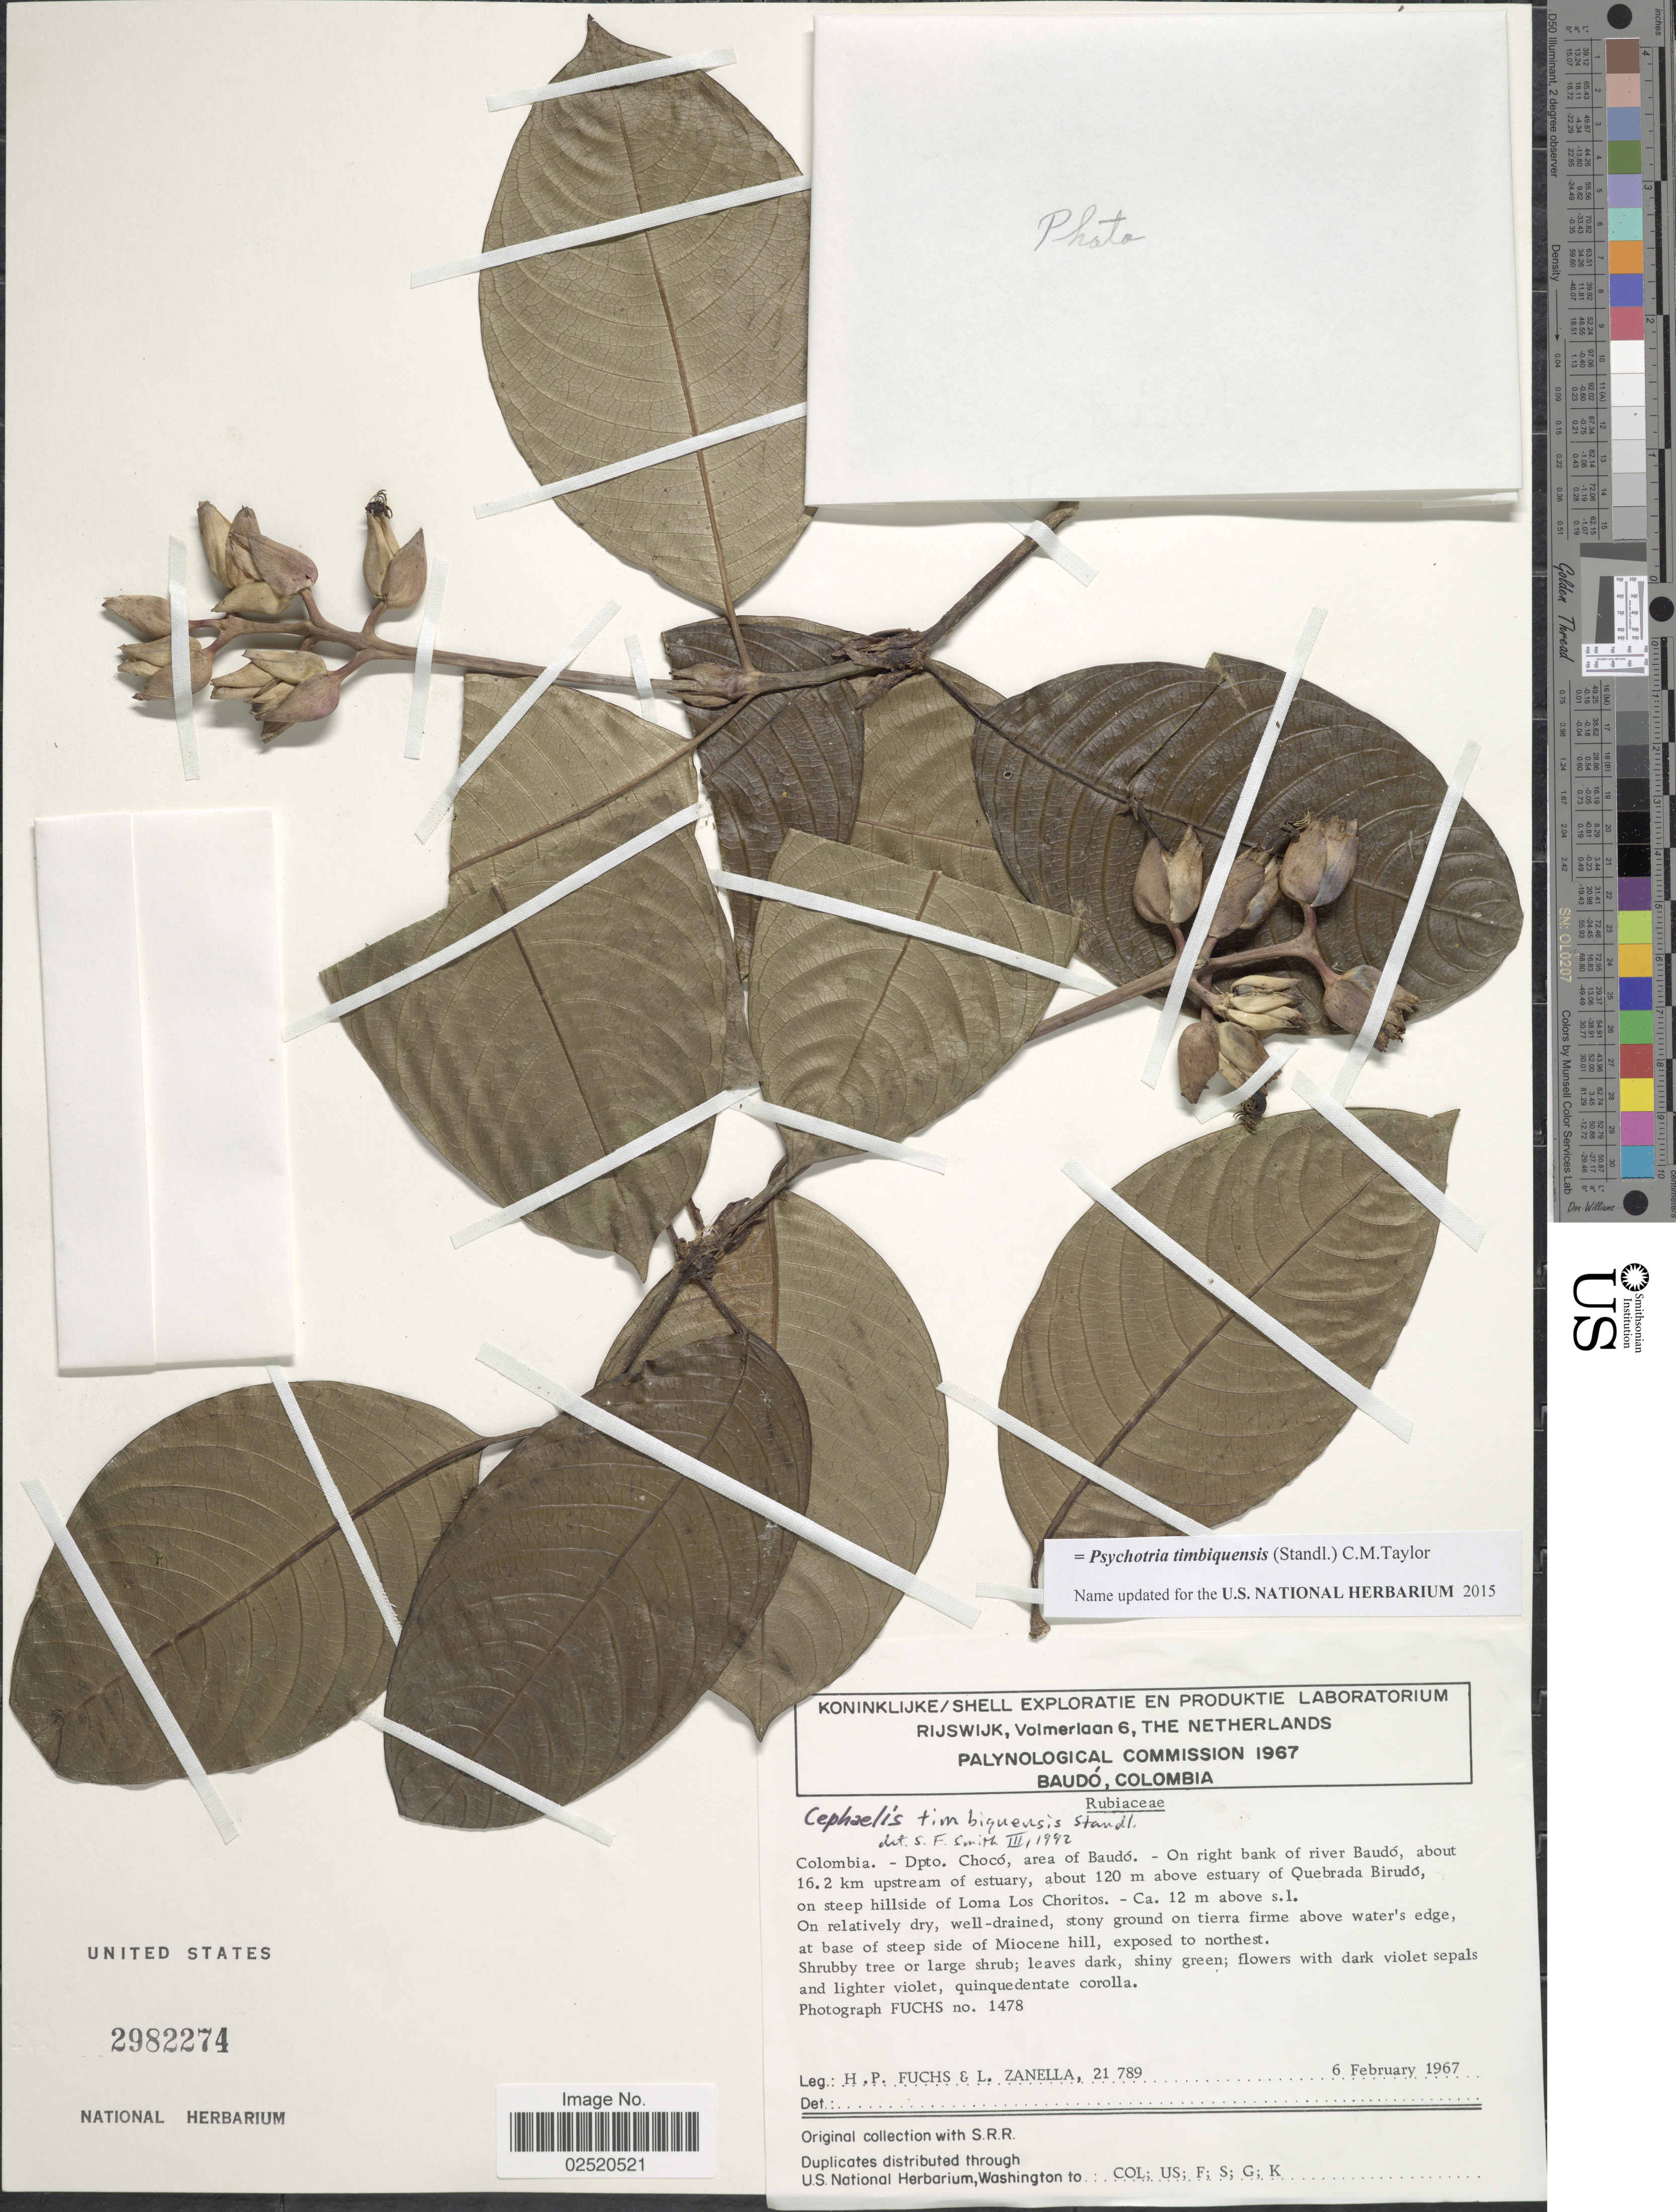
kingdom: Plantae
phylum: Tracheophyta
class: Magnoliopsida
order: Gentianales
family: Rubiaceae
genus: Psychotria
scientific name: Psychotria timbiquensis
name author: (Standl.) C.M. Taylor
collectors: H. P. Fuchs & L. Zanella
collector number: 21789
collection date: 1967-02-06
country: Colombia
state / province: Chocó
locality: Area of Baudó, - On right bank of river Baudó, about 16,2 km upstream of estuary, about 120 m above eastuary of Quebrada Birudó, on steep hillside of Loma Los Choritos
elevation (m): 12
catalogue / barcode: US 2982274